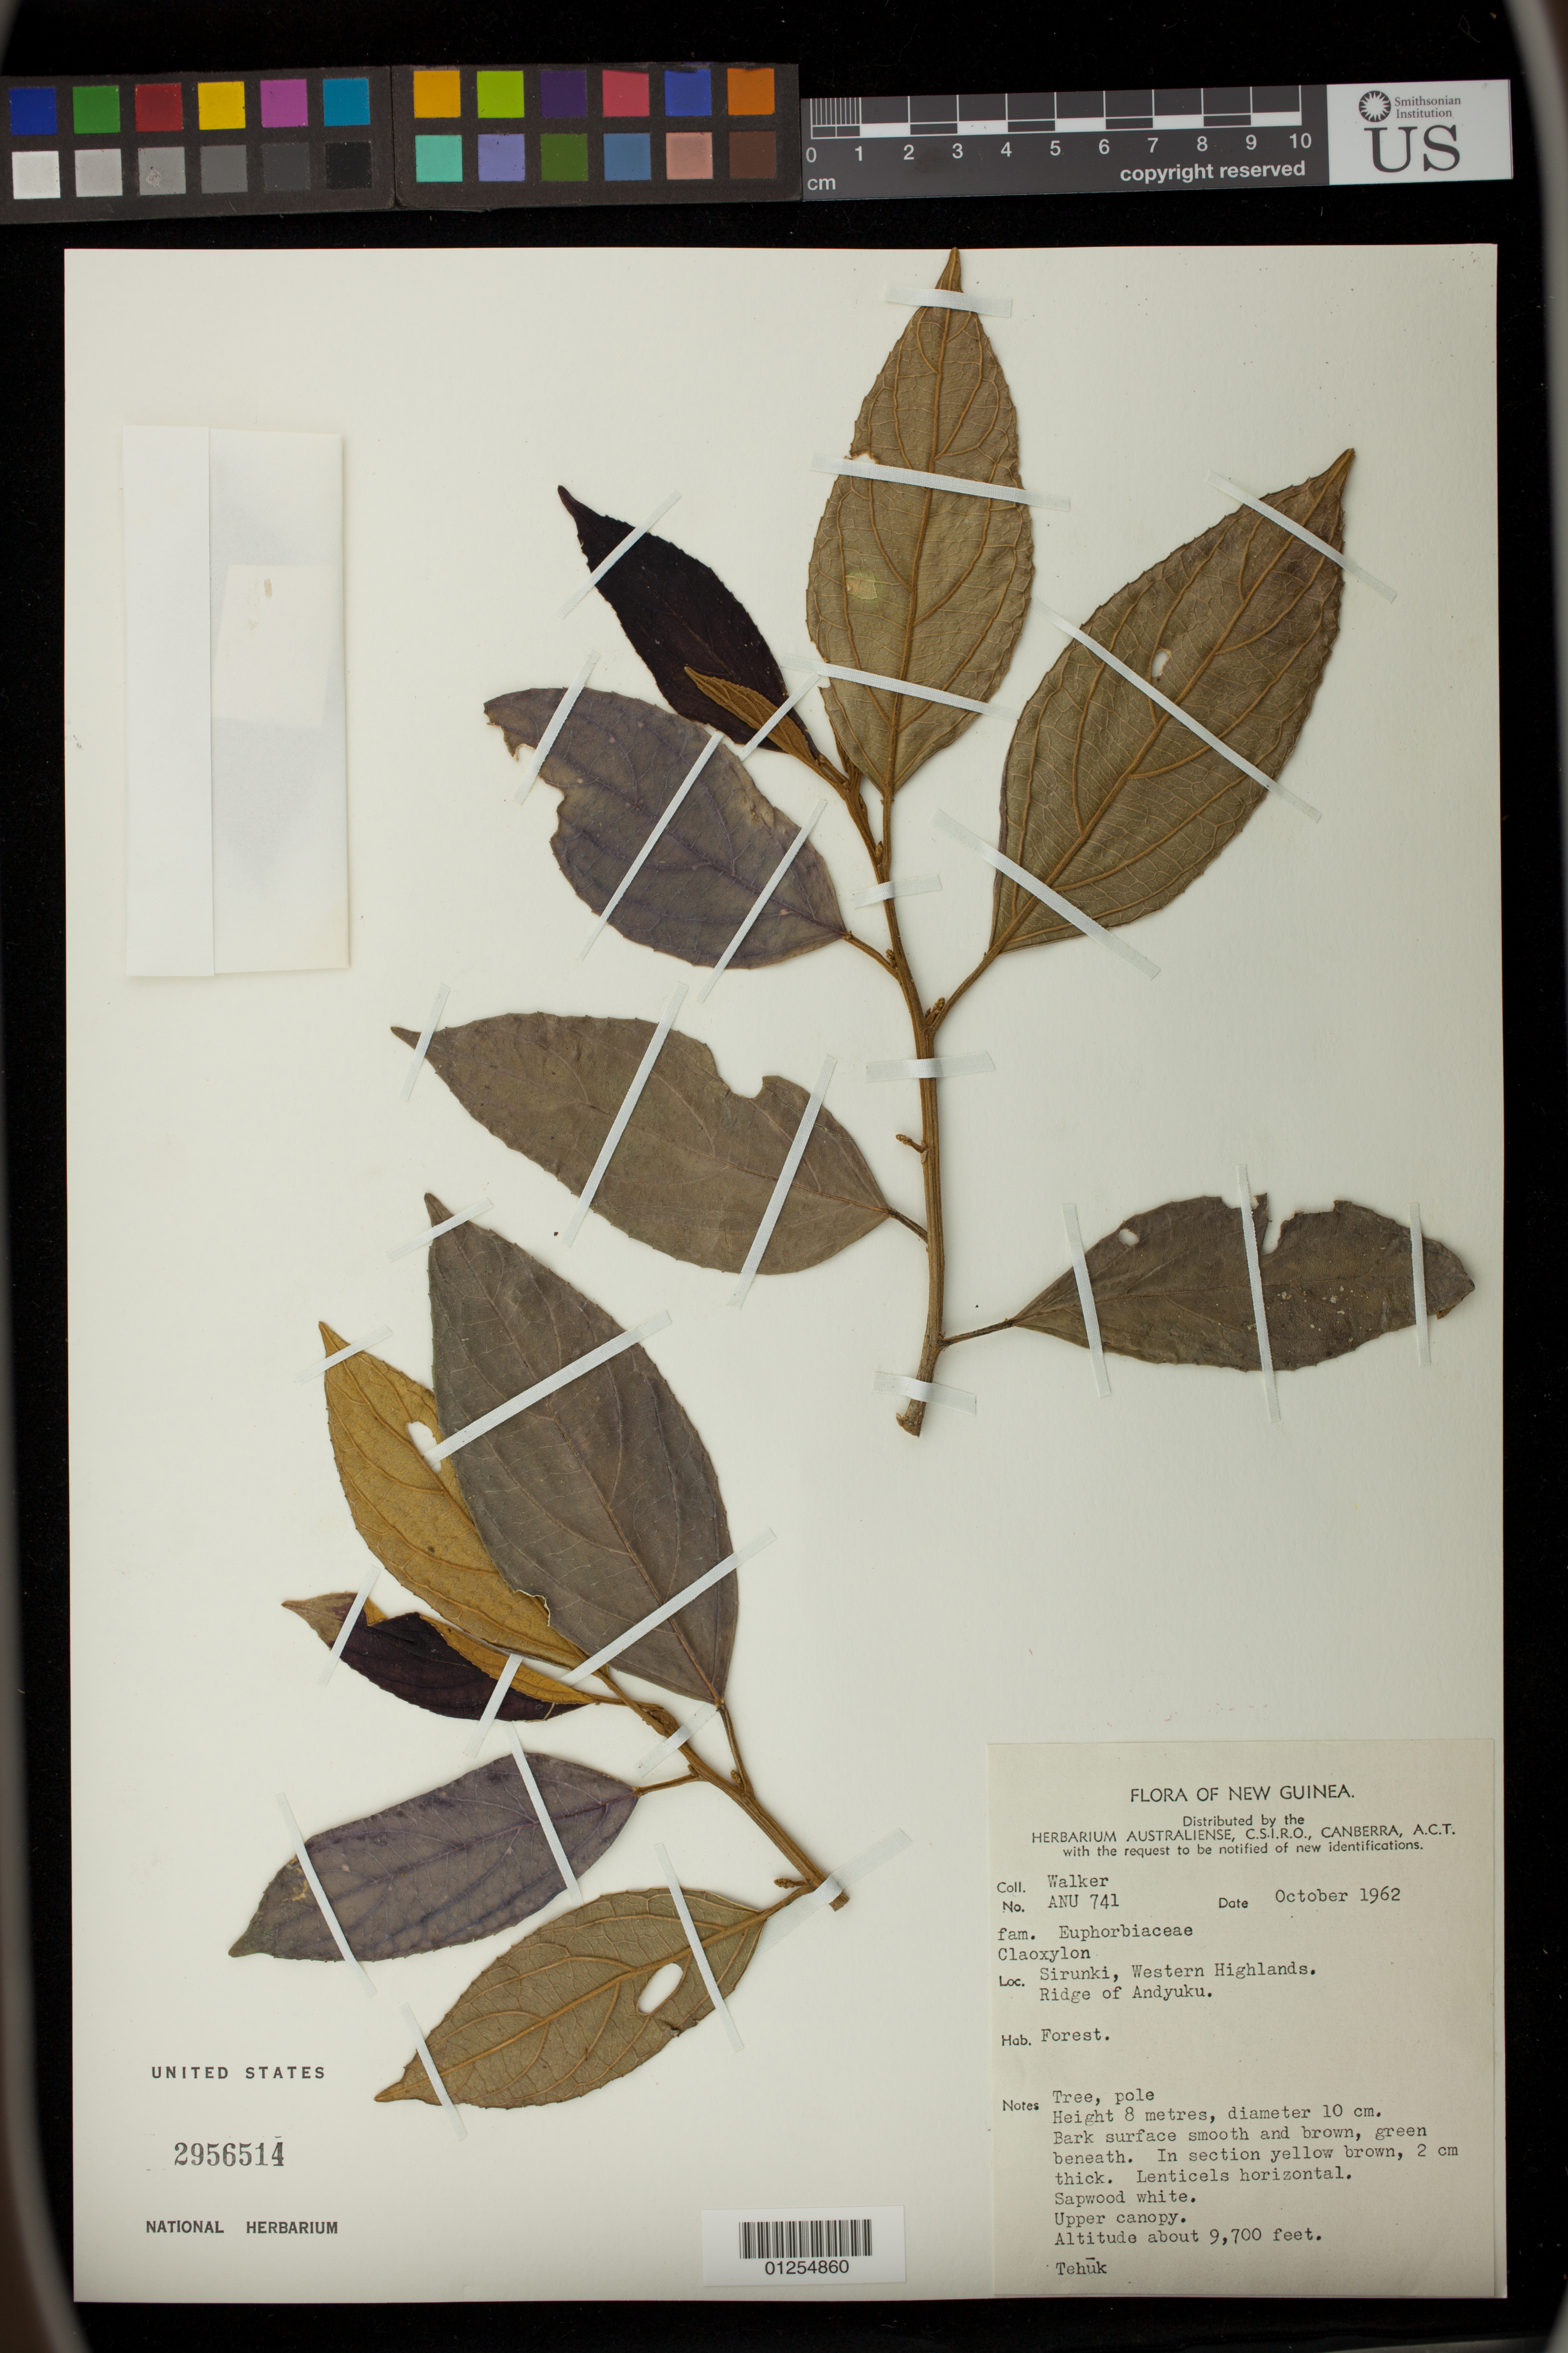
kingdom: Plantae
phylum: Tracheophyta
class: Magnoliopsida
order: Malpighiales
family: Euphorbiaceae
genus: Claoxylon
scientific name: Claoxylon sp.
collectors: -. Walker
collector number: ANU 741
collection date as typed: Oct 1962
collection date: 1962-10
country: Papua New Guinea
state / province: Western Highlands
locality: Sirunki, Ridge of Andyuku.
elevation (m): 2957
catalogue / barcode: US 2956514